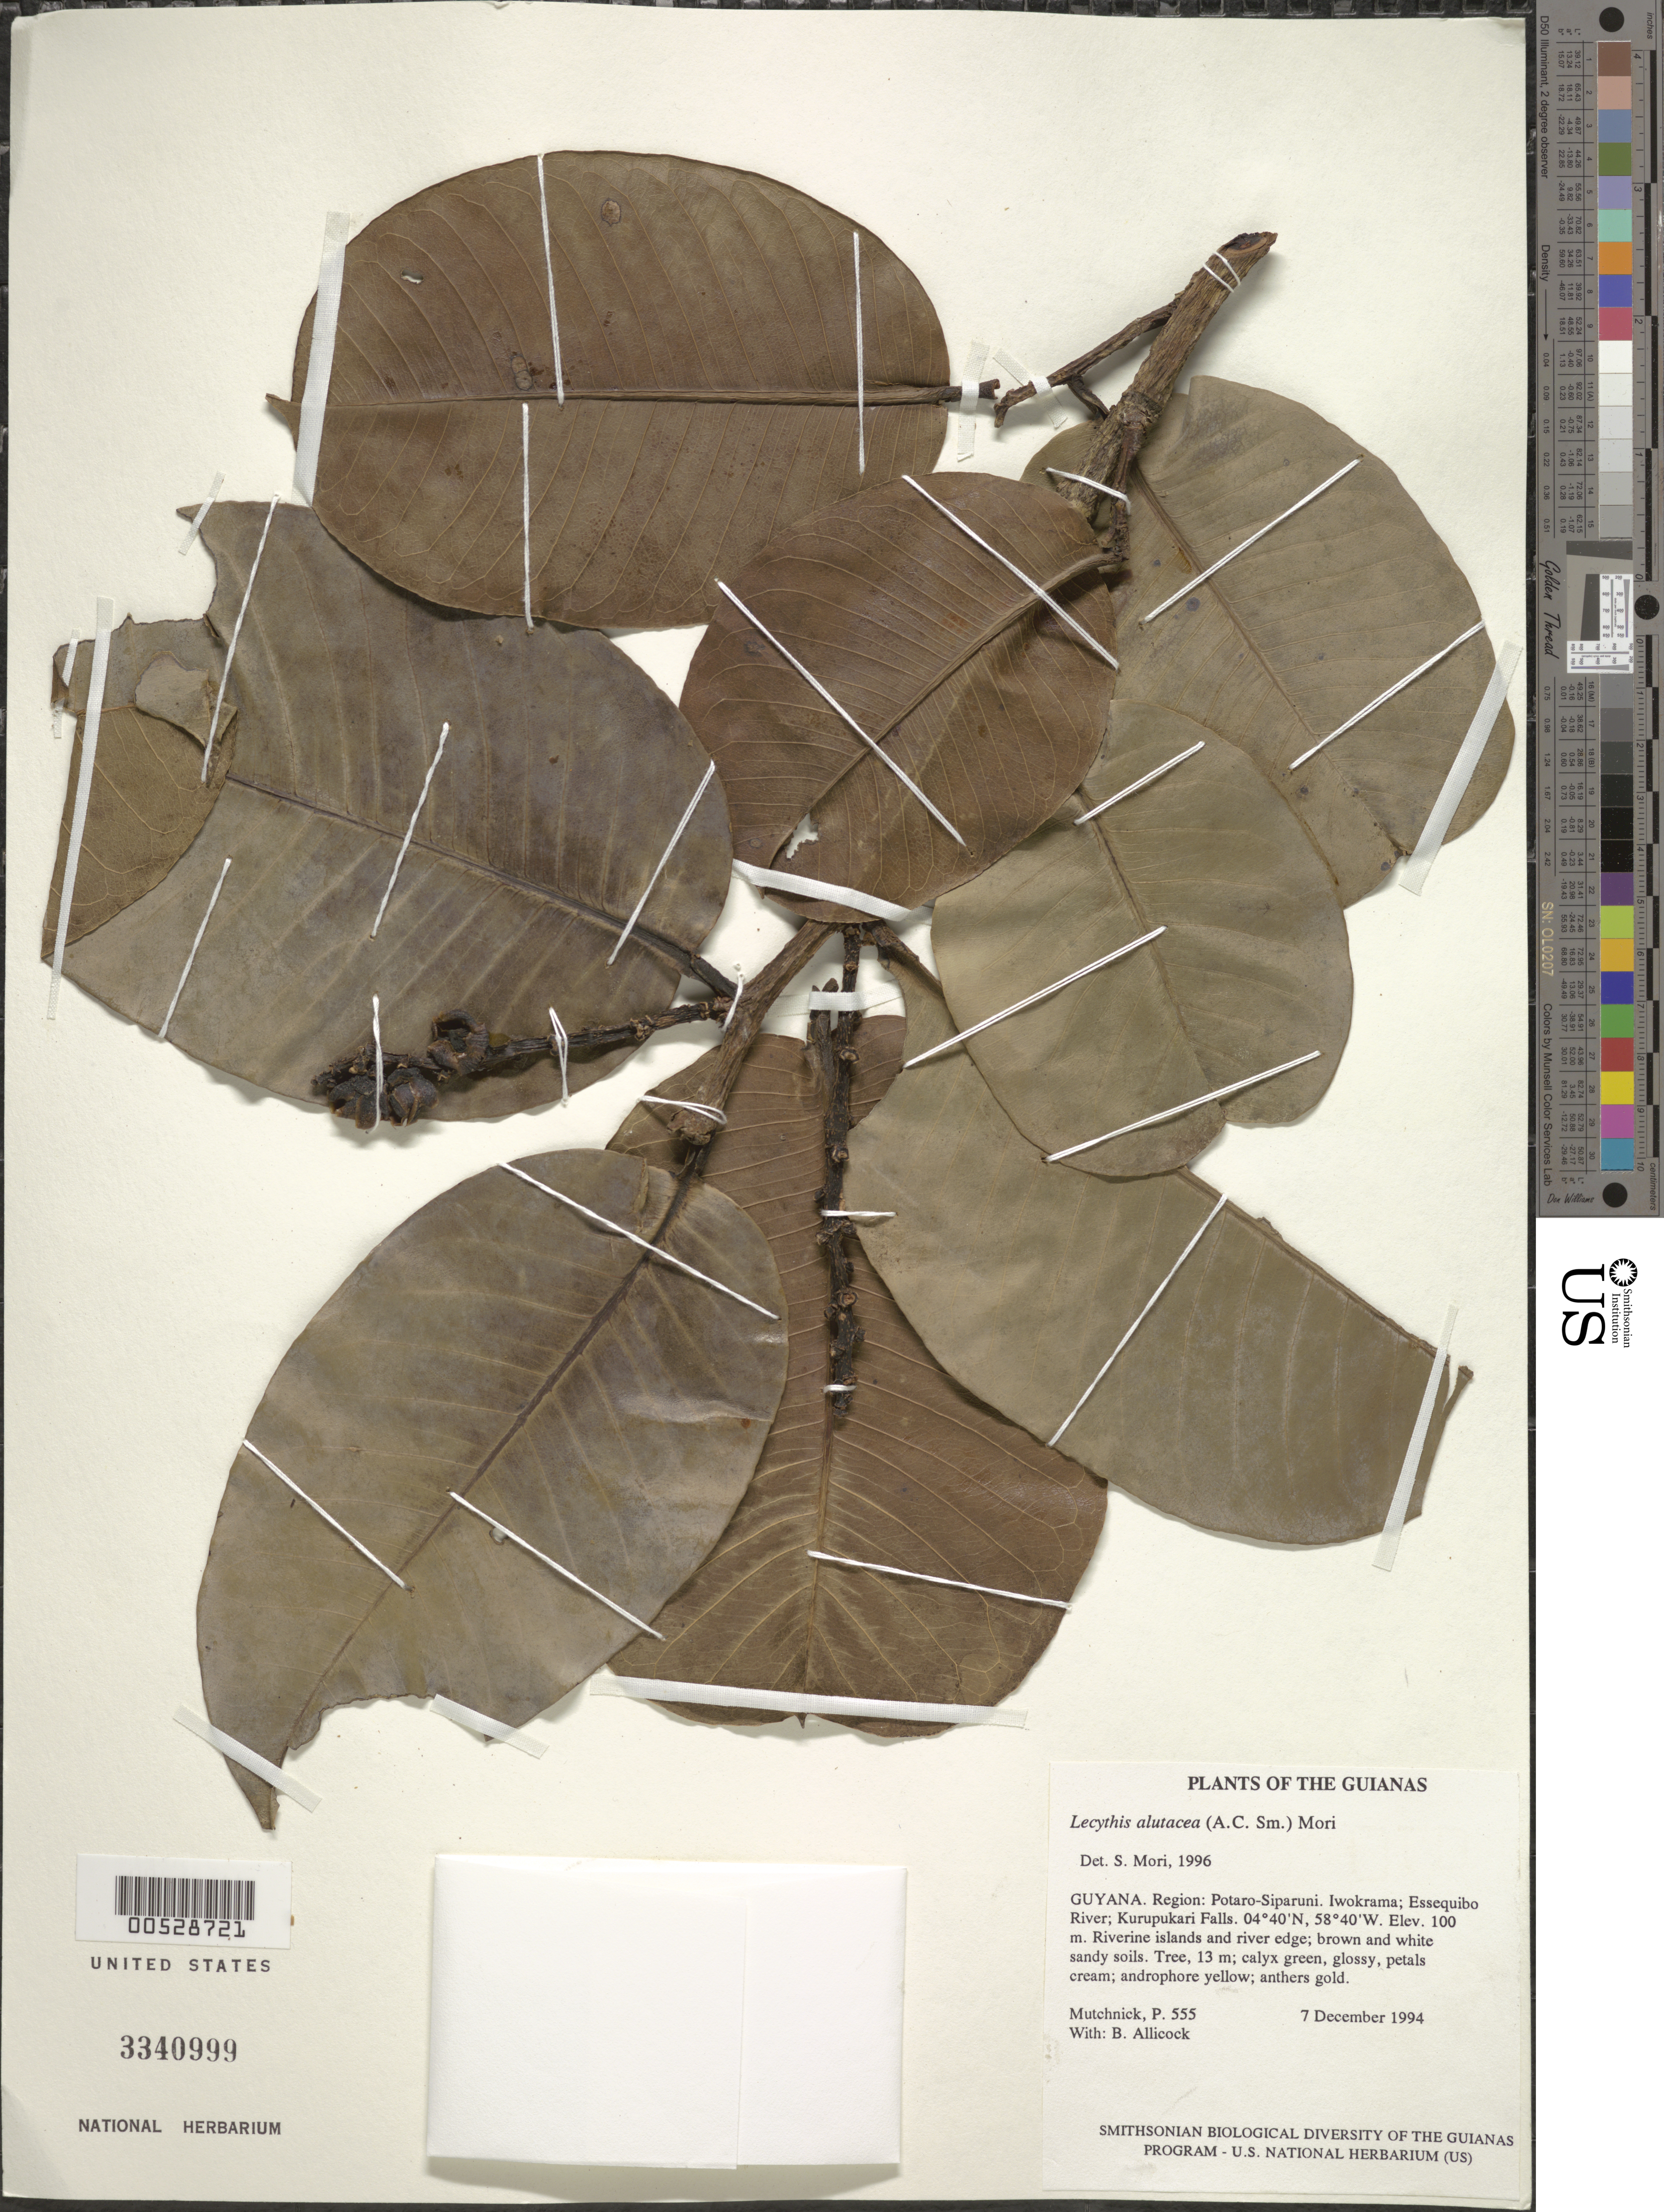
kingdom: Plantae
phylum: Tracheophyta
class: Magnoliopsida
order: Ericales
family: Lecythidaceae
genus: Lecythis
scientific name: Lecythis alutacea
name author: (A.C. Sm.) S.A. Mori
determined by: Mori, Scott A.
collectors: P. Mutchnick & B. Allicock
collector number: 555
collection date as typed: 7 December 1994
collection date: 1994-12-07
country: Guyana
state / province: Potaro-Siparuni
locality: Iwokrama; Essequibo River; Kurupukari Falls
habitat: Riverine islands and river edge; brown and white sandy soils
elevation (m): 100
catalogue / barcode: US 3340999